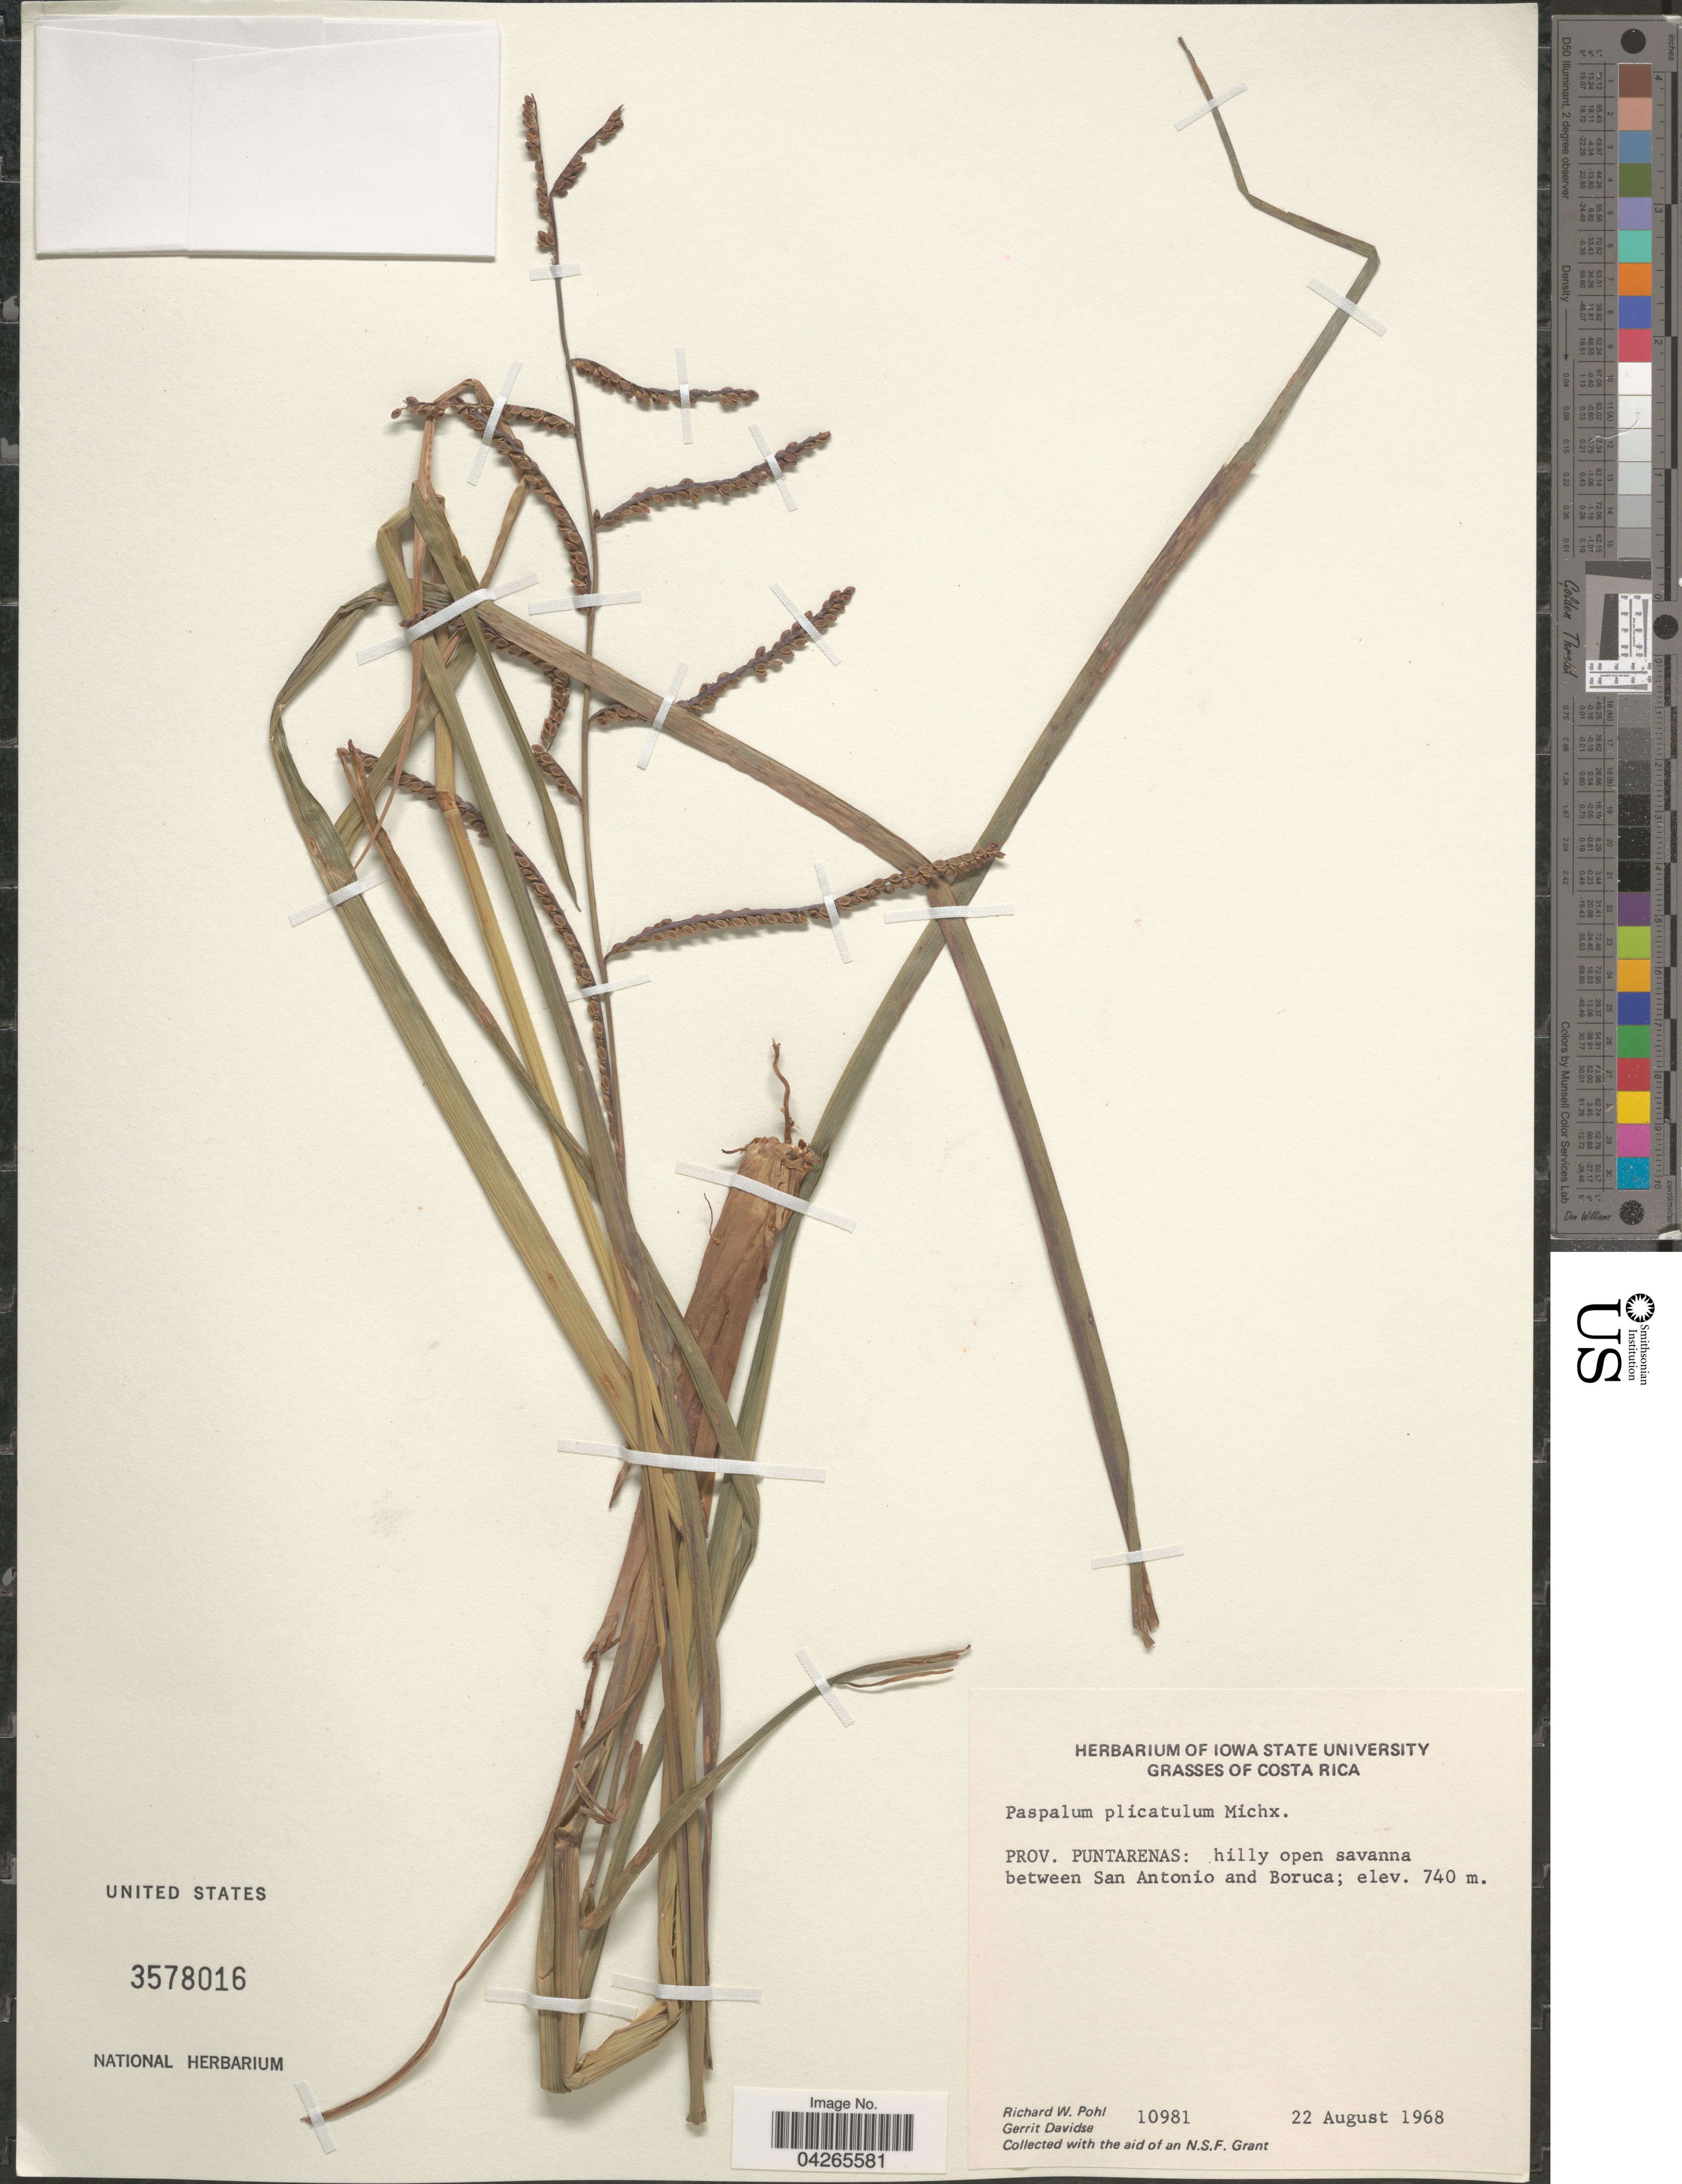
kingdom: Plantae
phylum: Tracheophyta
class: Liliopsida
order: Poales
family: Poaceae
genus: Paspalum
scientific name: Paspalum plicatulum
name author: Michx.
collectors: R. W. Pohl & G. Davidse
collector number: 10981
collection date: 1968-08-22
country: Costa Rica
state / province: Puntarenas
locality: Hilly open savanna between San Antonio and Boruca.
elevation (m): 740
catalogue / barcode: US 3578016